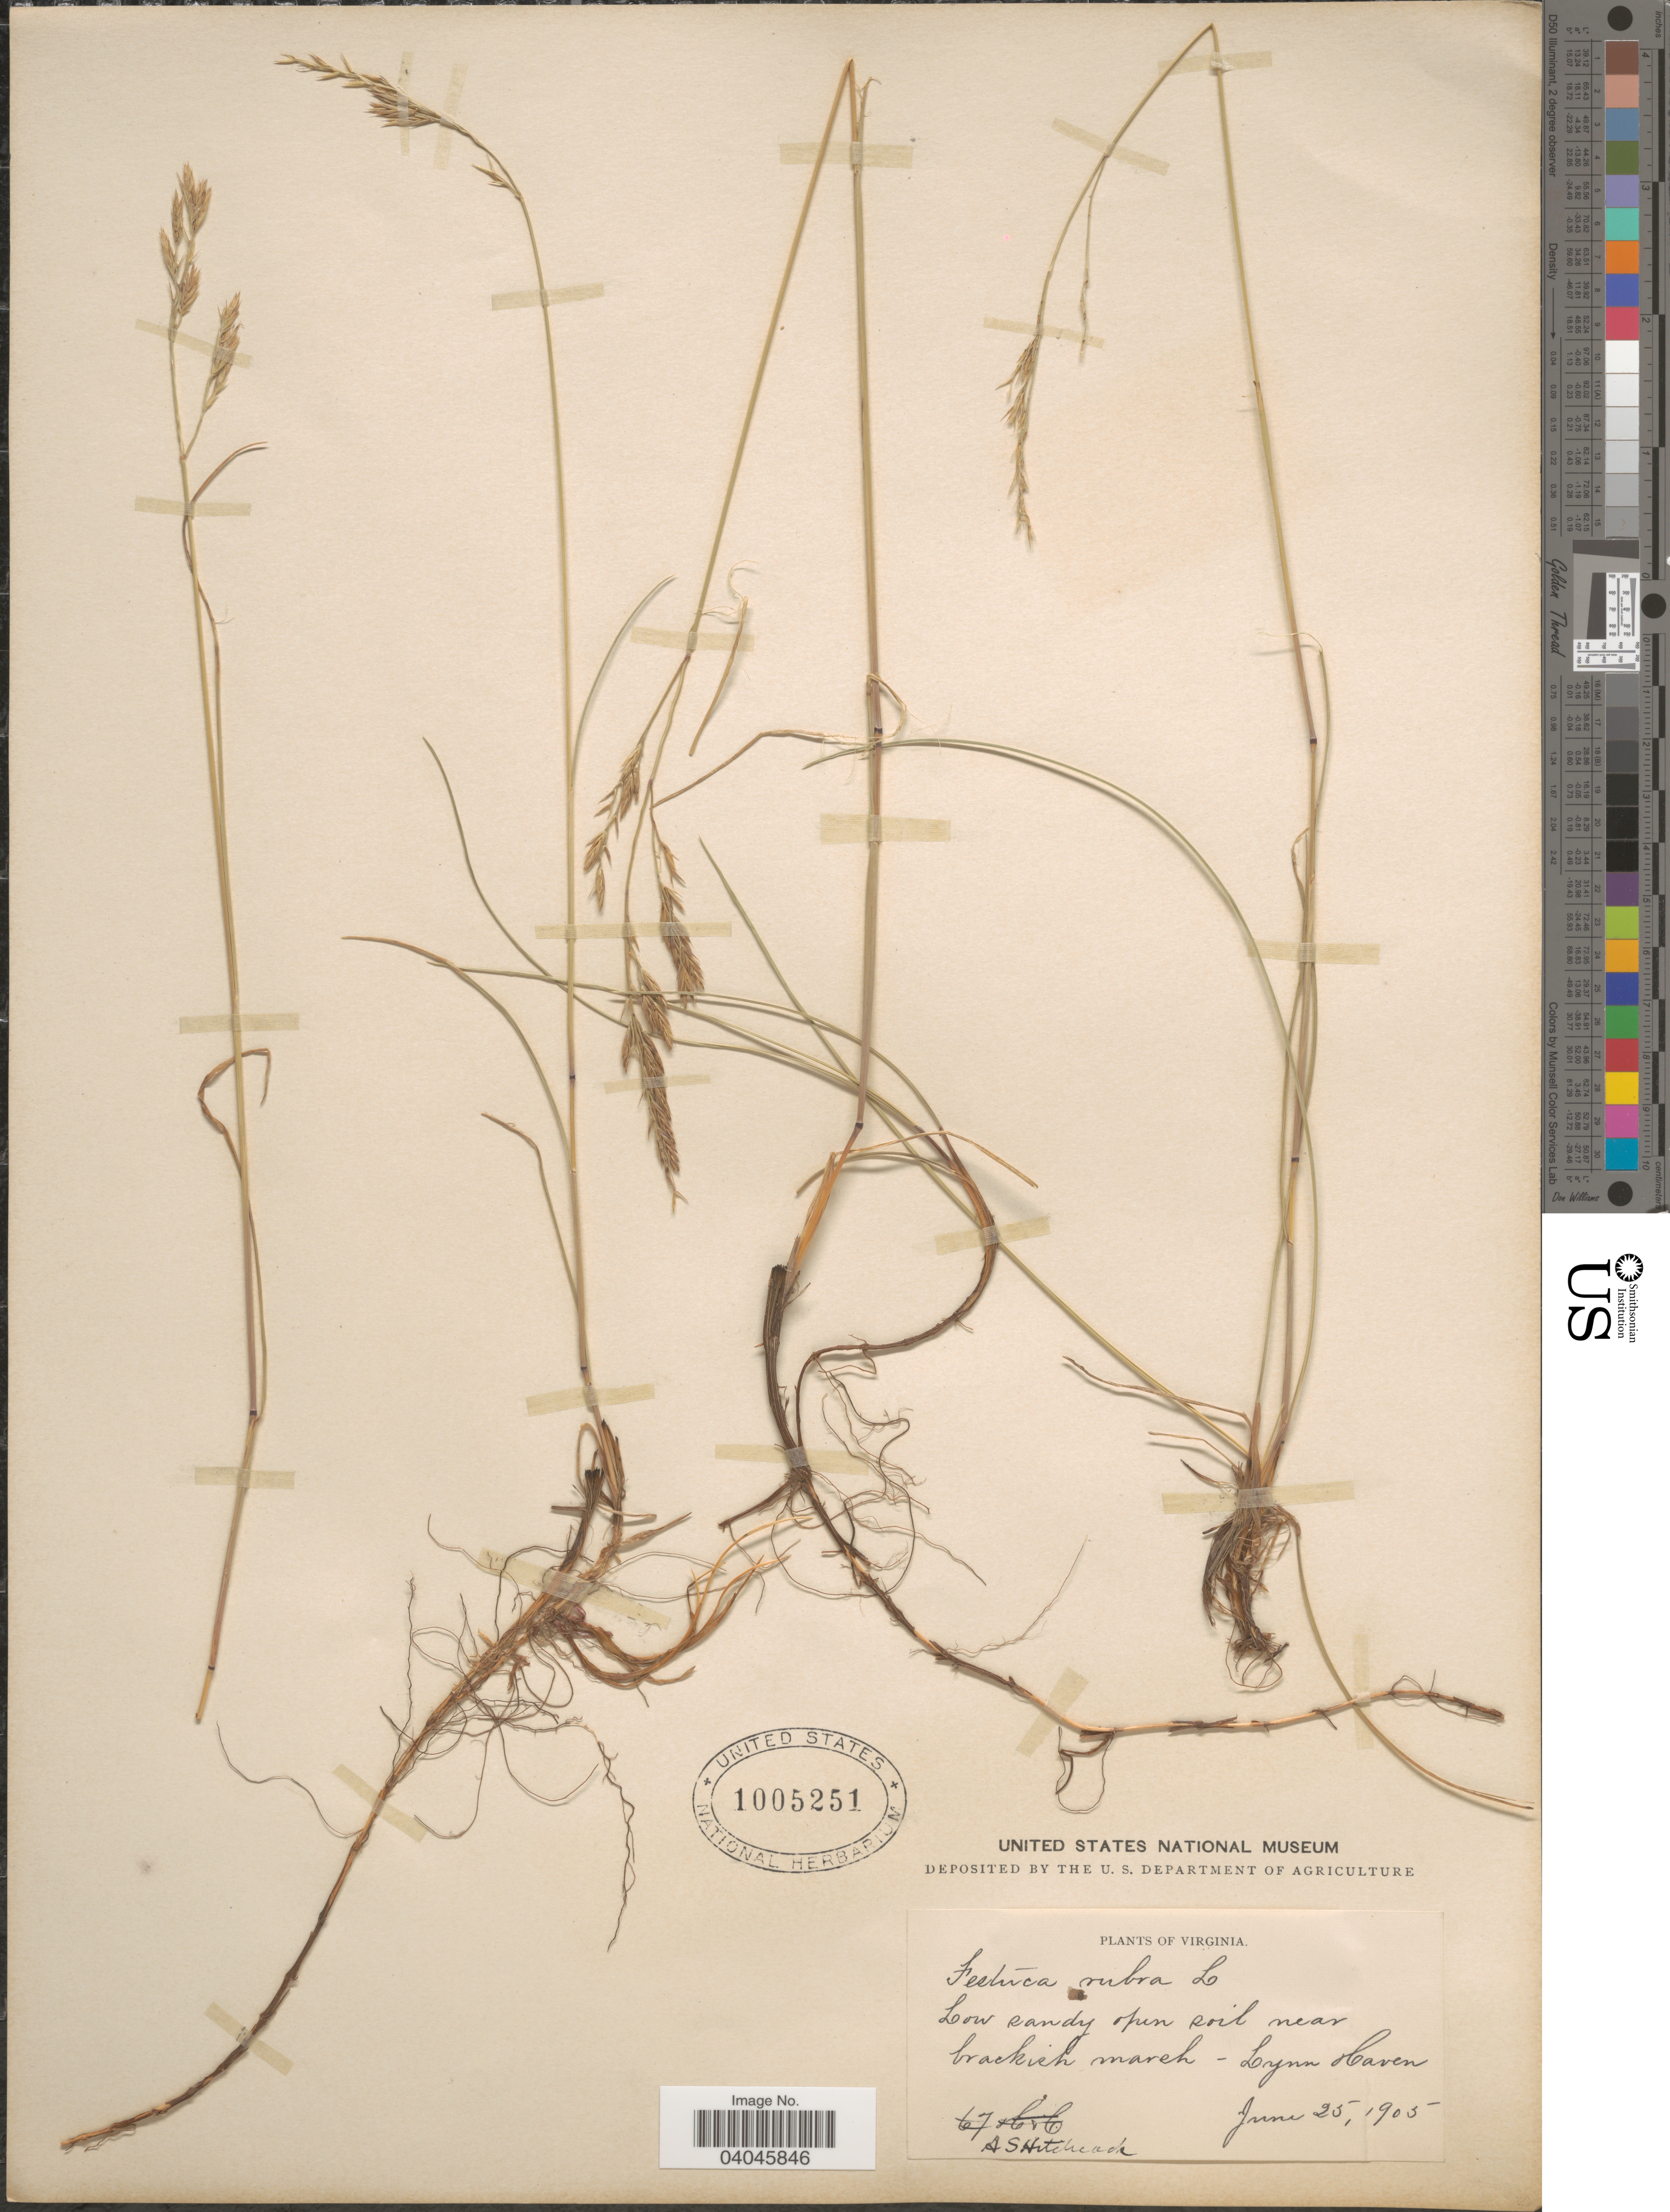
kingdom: Plantae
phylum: Tracheophyta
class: Liliopsida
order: Poales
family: Poaceae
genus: Festuca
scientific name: Festuca rubra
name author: L.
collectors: A. S. Hitchcock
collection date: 1905-06-25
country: United States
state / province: Virginia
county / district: City of Virginia Beach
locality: Low sandy open soil near brackich march - Lynn Haven.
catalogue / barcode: US 1005251